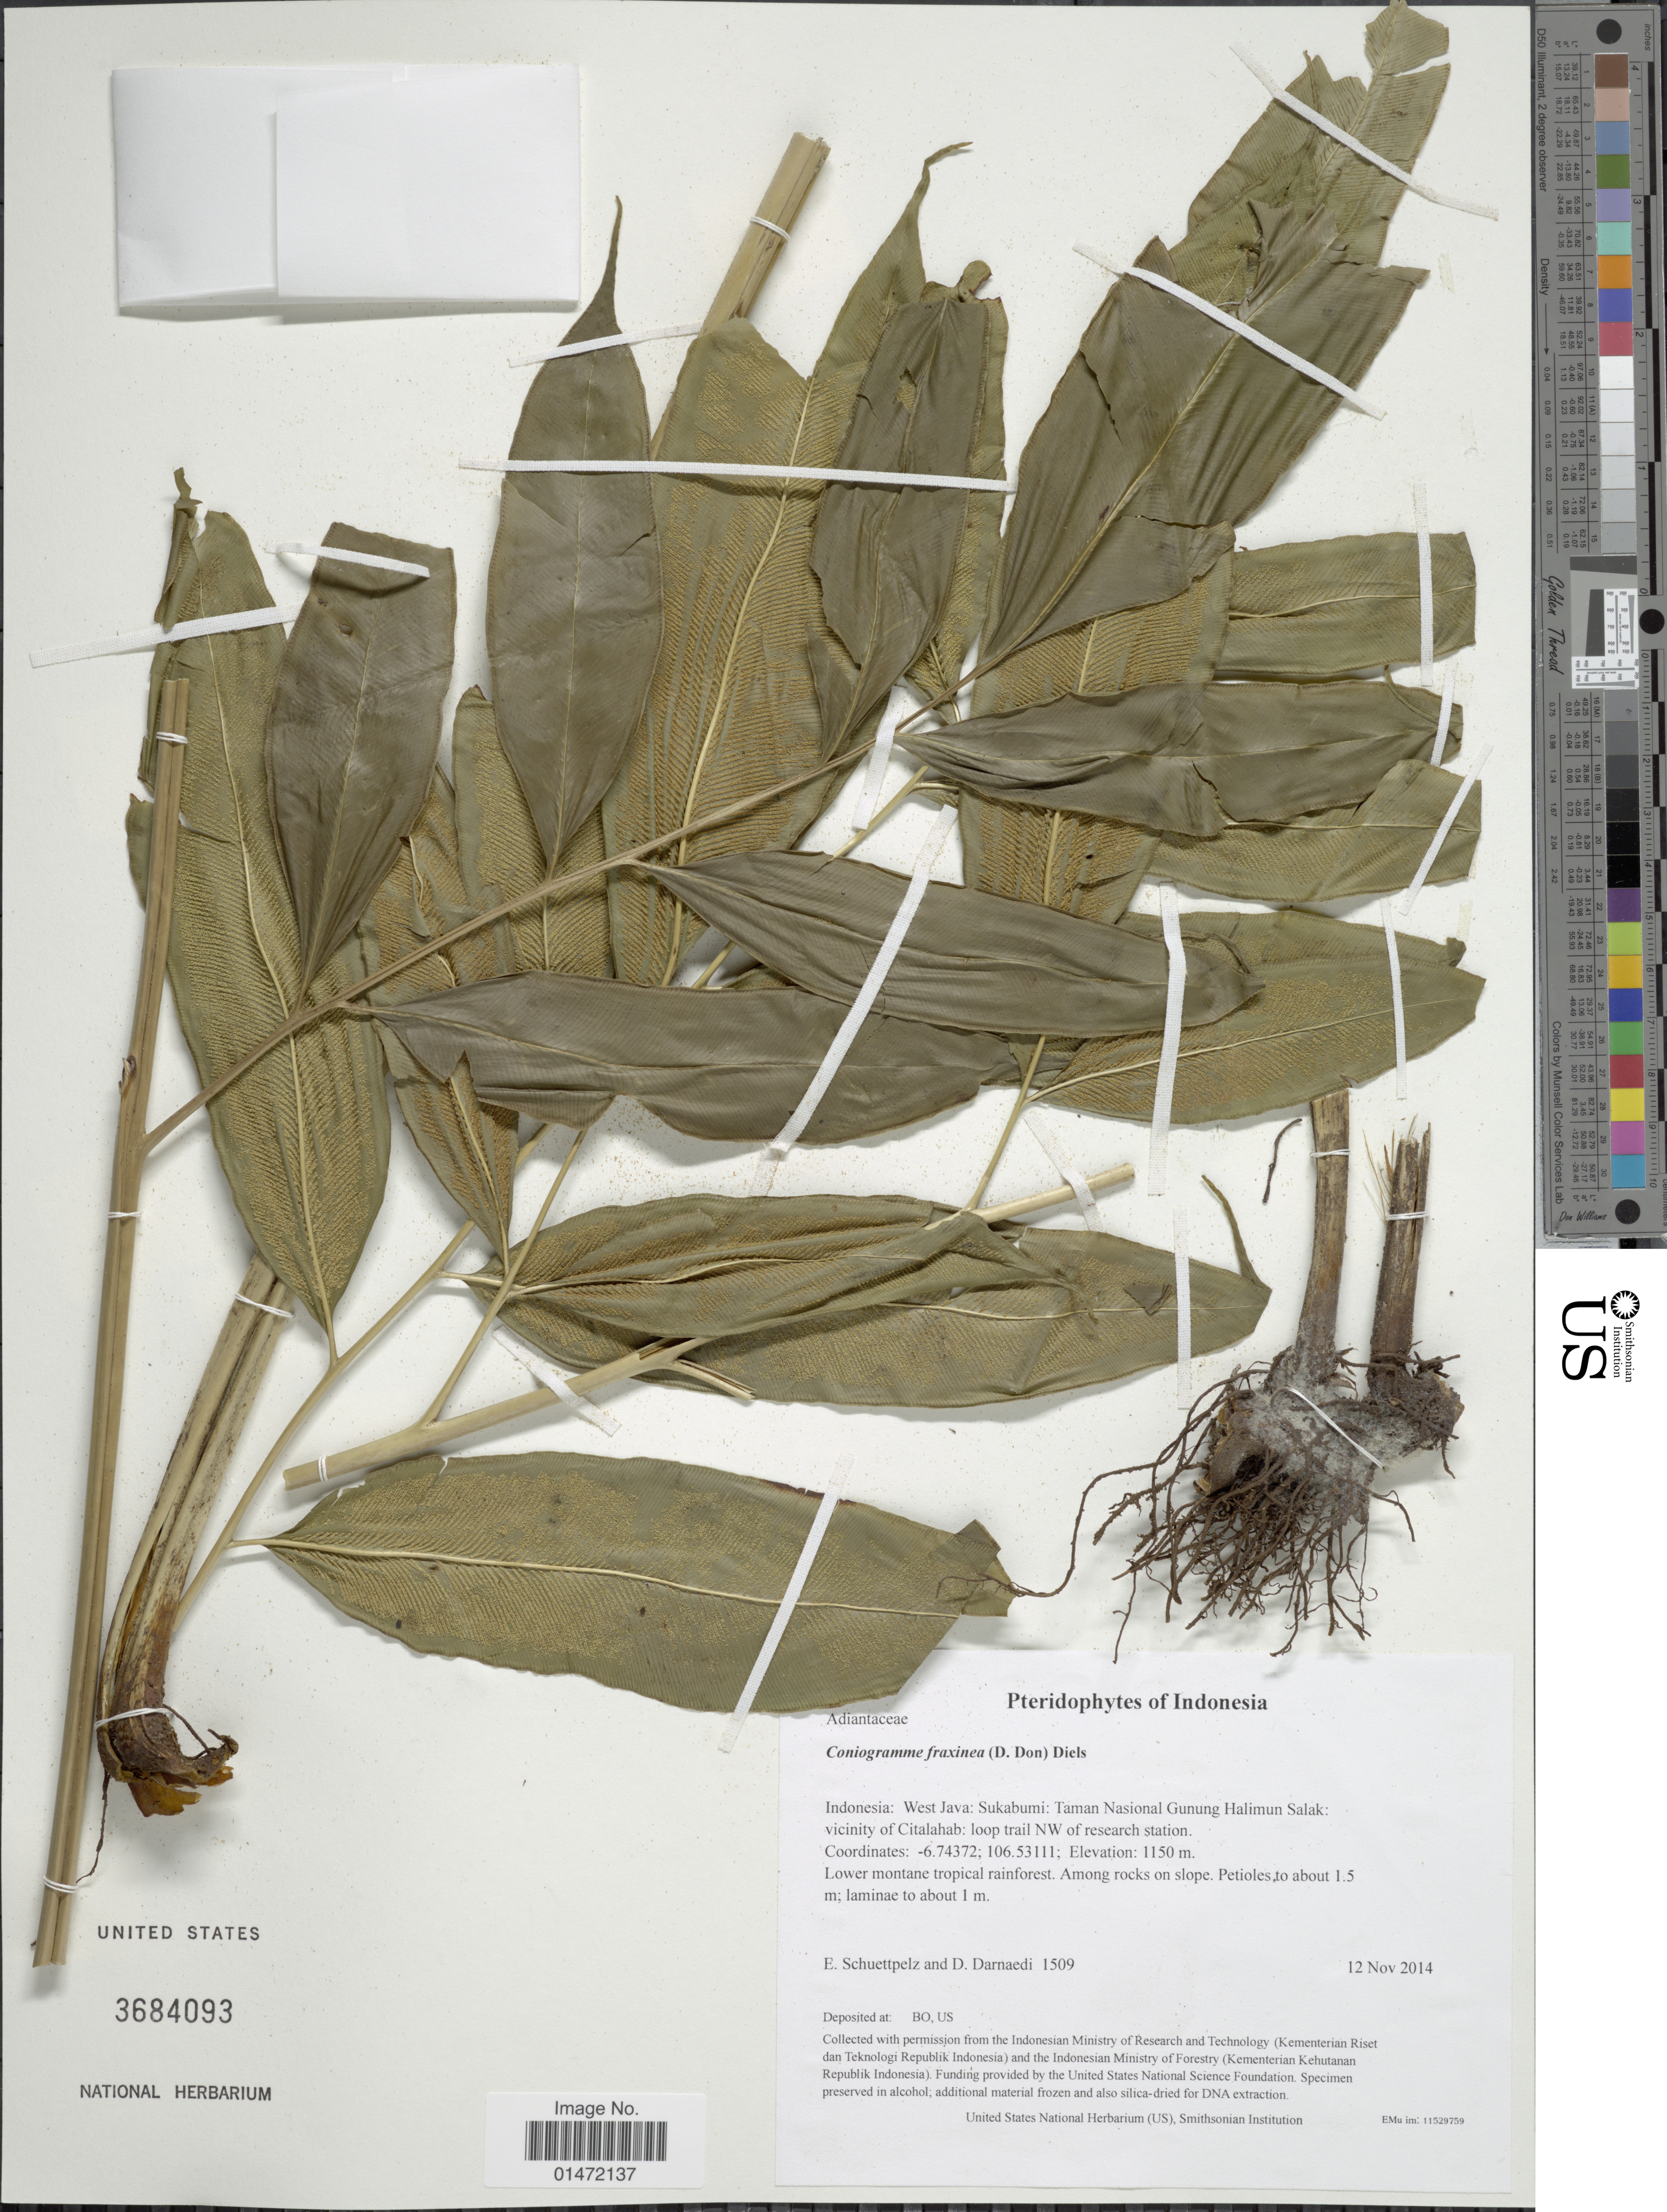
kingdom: Plantae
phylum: Tracheophyta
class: Polypodiopsida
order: Polypodiales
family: Pteridaceae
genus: Coniogramme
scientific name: Coniogramme fraxinea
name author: (D. Don) Diels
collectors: E. Schuettpelz & D. Darnaedi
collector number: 1509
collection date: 2014-11-12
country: Indonesia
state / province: Java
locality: West Java: Sukabumi: Taman Nasional Gunung Halimun Salak: vicinity of Citalahab: loop trail NW of research station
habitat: Lower montane tropical rainforest.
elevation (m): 1150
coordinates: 6.74372 106.53111 ?, ?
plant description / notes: Collected with permission from the Indonesian Ministry of Research and Technology (Kementerian Riset dan Teknologi Republik Indonesia) and the Indonesian Ministry of Forestry (Kementerian Kehutanan Republik Indonesia).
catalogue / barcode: US 3684093